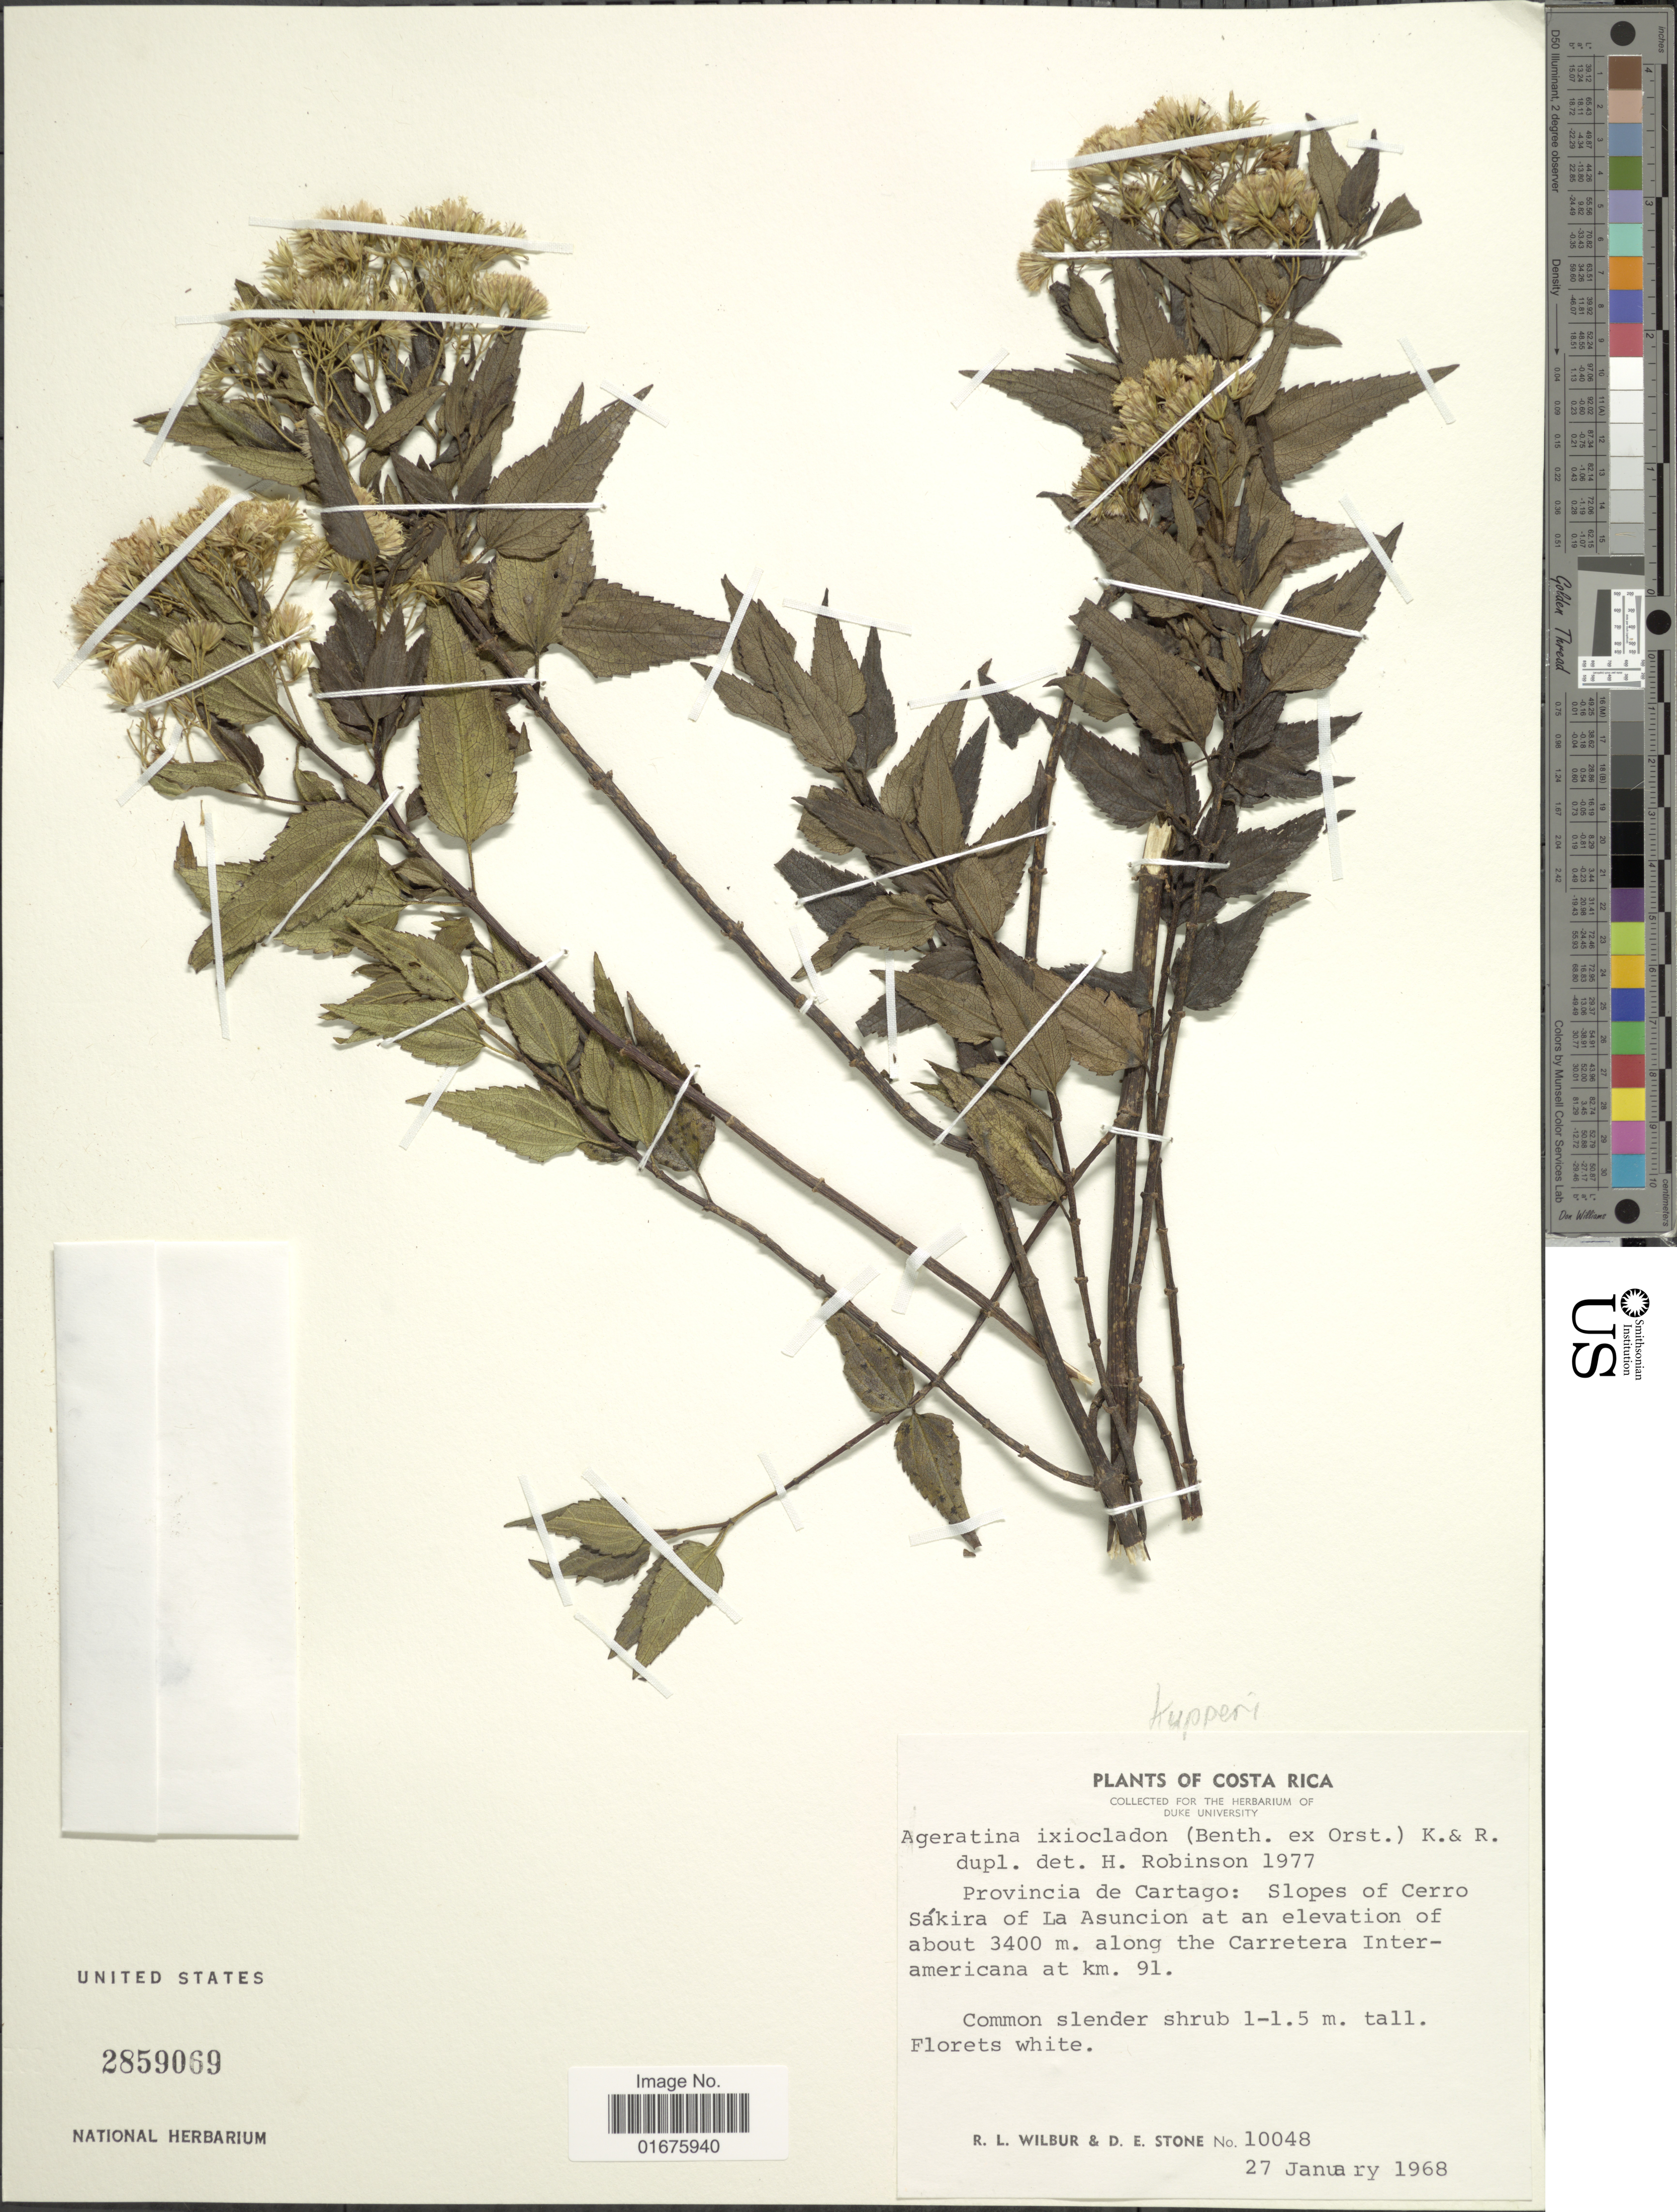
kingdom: Plantae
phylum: Tracheophyta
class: Magnoliopsida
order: Asterales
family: Asteraceae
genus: Ageratina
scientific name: Ageratina kupperi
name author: (Suess.) R.M. King & H. Rob.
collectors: R. L. Wilbur & D. E. Stone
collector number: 10048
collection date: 1968-01-27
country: Costa Rica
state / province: Cartago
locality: Slopes of Cerro Sákira of La Asuncion, along the Carretera Interamericana at km. 91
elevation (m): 3400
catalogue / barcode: US 2859069